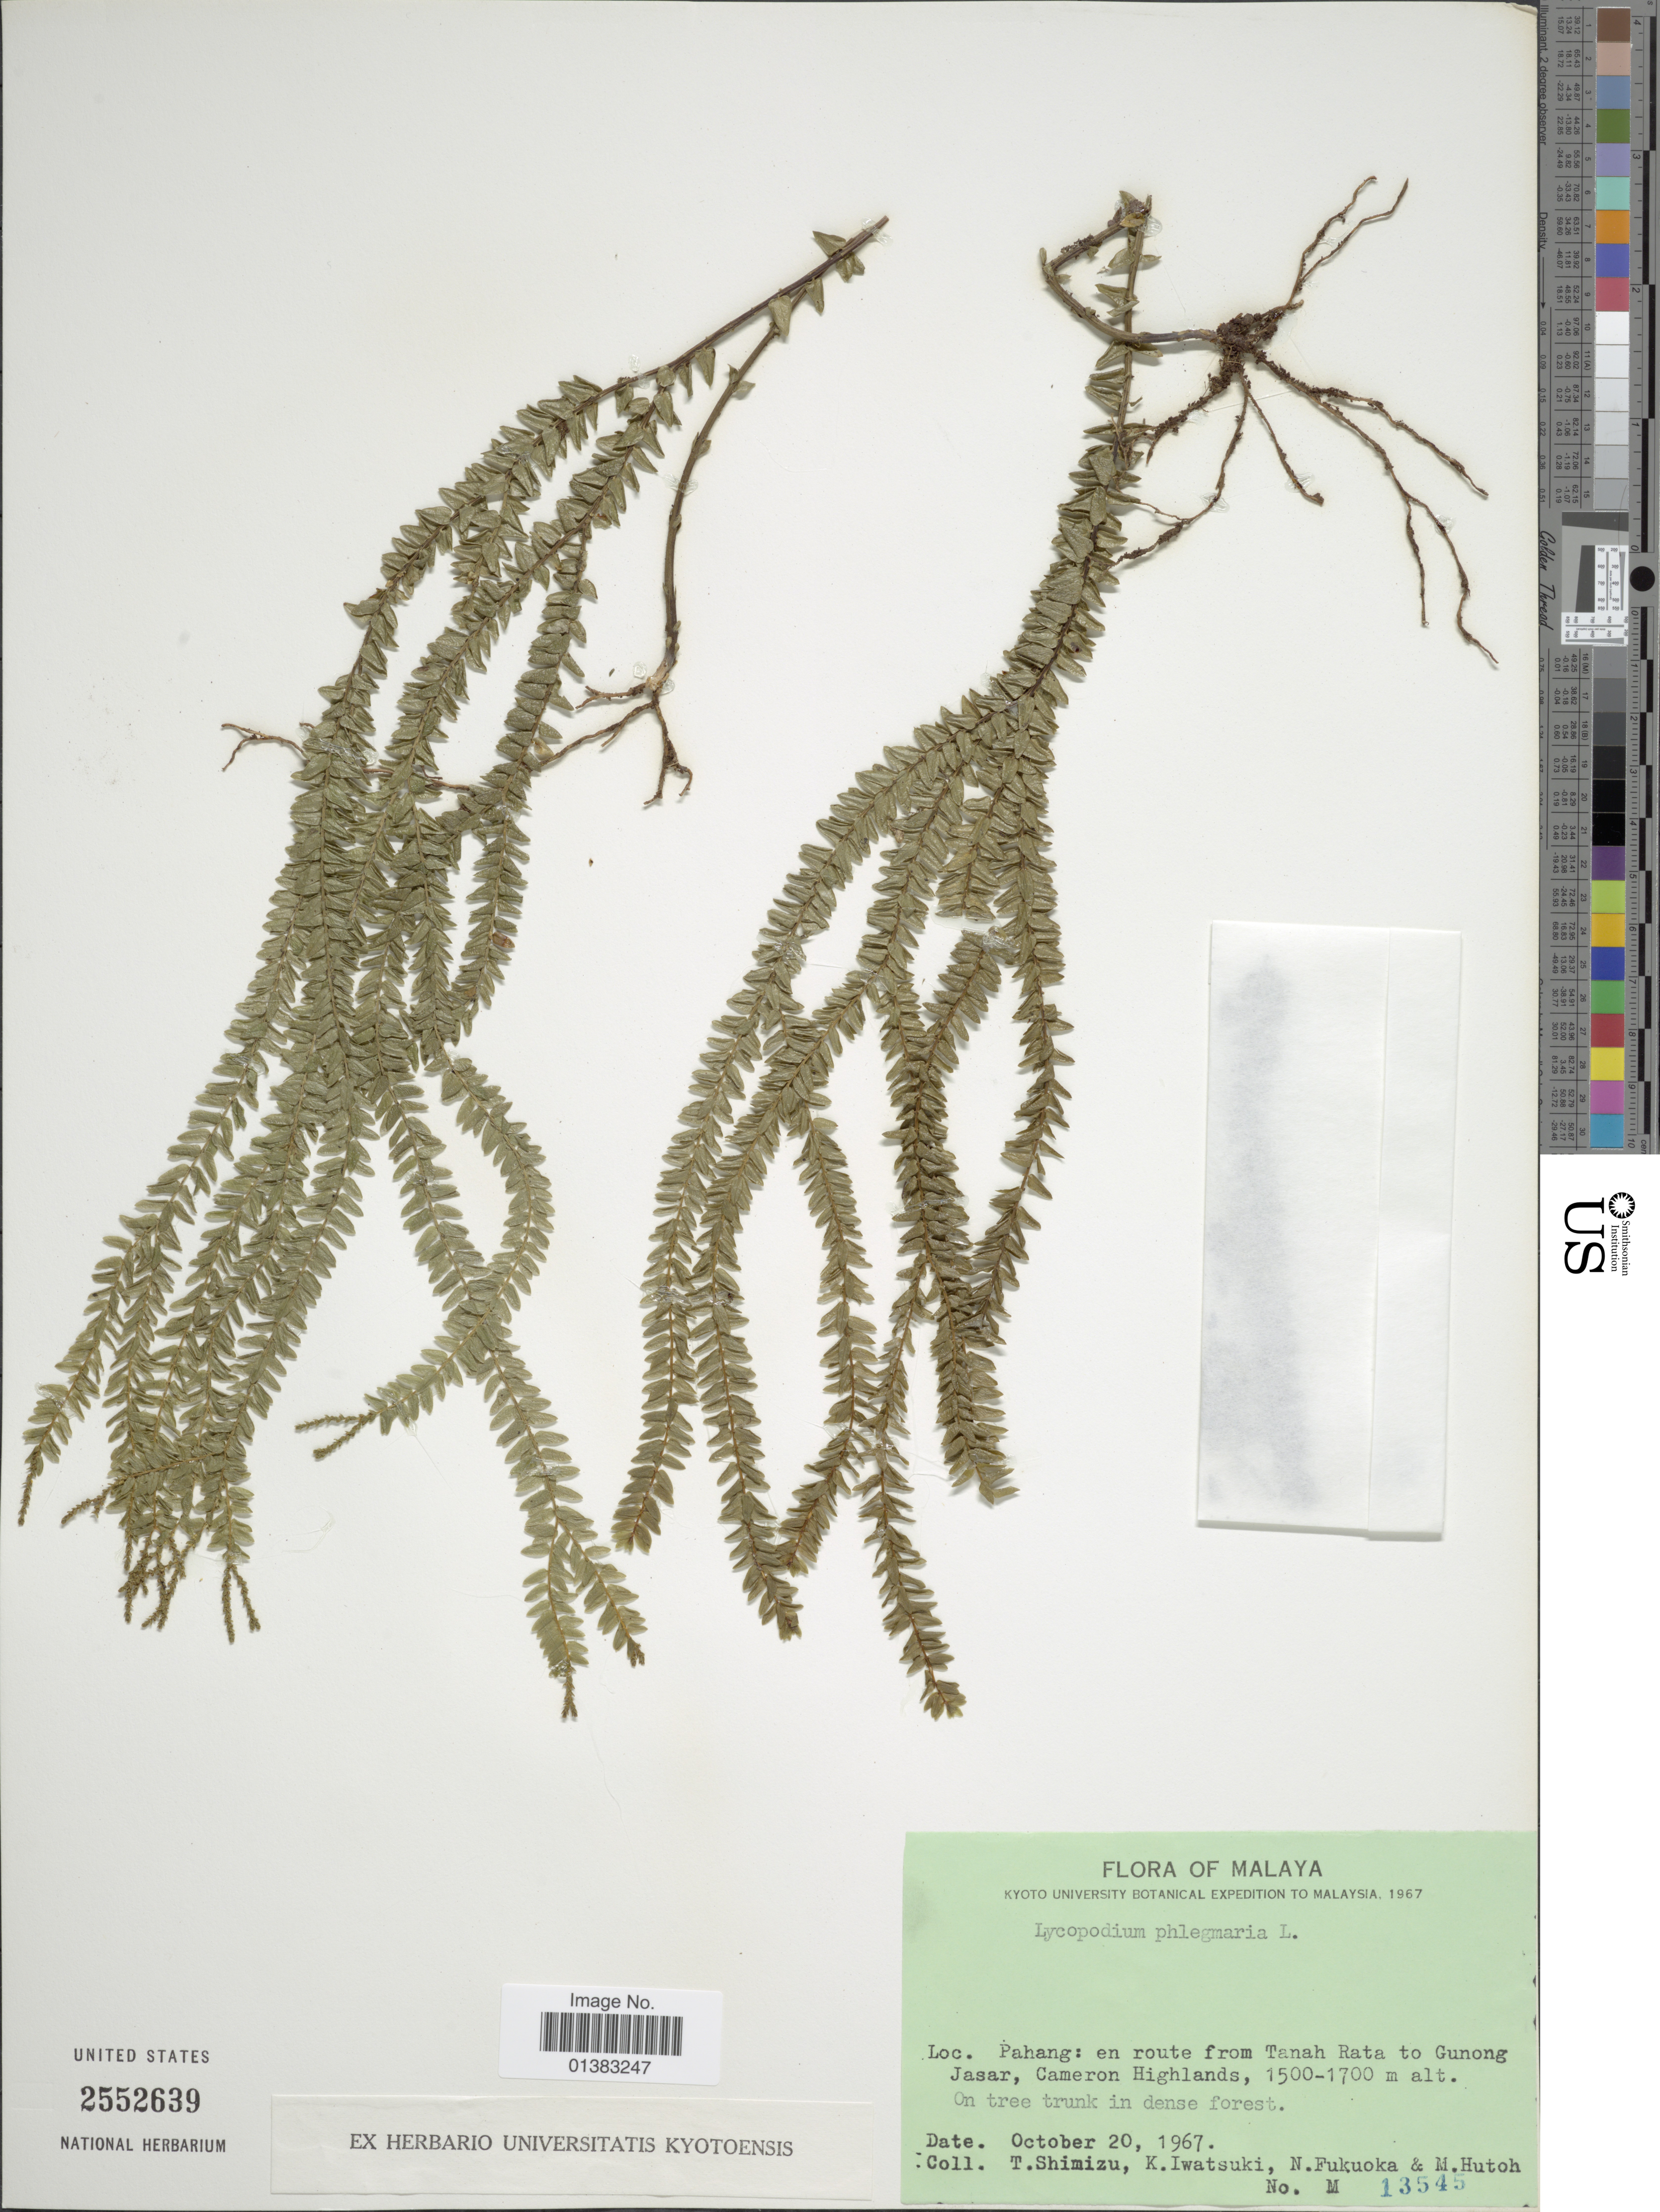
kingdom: Plantae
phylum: Tracheophyta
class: Lycopodiopsida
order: Lycopodiales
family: Lycopodiaceae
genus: Phlegmariurus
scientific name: Phlegmariurus phlegmaria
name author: (L.) Holub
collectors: T. Shimizu, K. Iwatsuki, N. Fukuoka & M. Hutoh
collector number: M13545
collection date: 1967-10-20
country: Malaysia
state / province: Pahang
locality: En route from Tanah Rata to Gunong Jasar, Cameron Highlands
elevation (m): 1500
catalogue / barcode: US 2552639